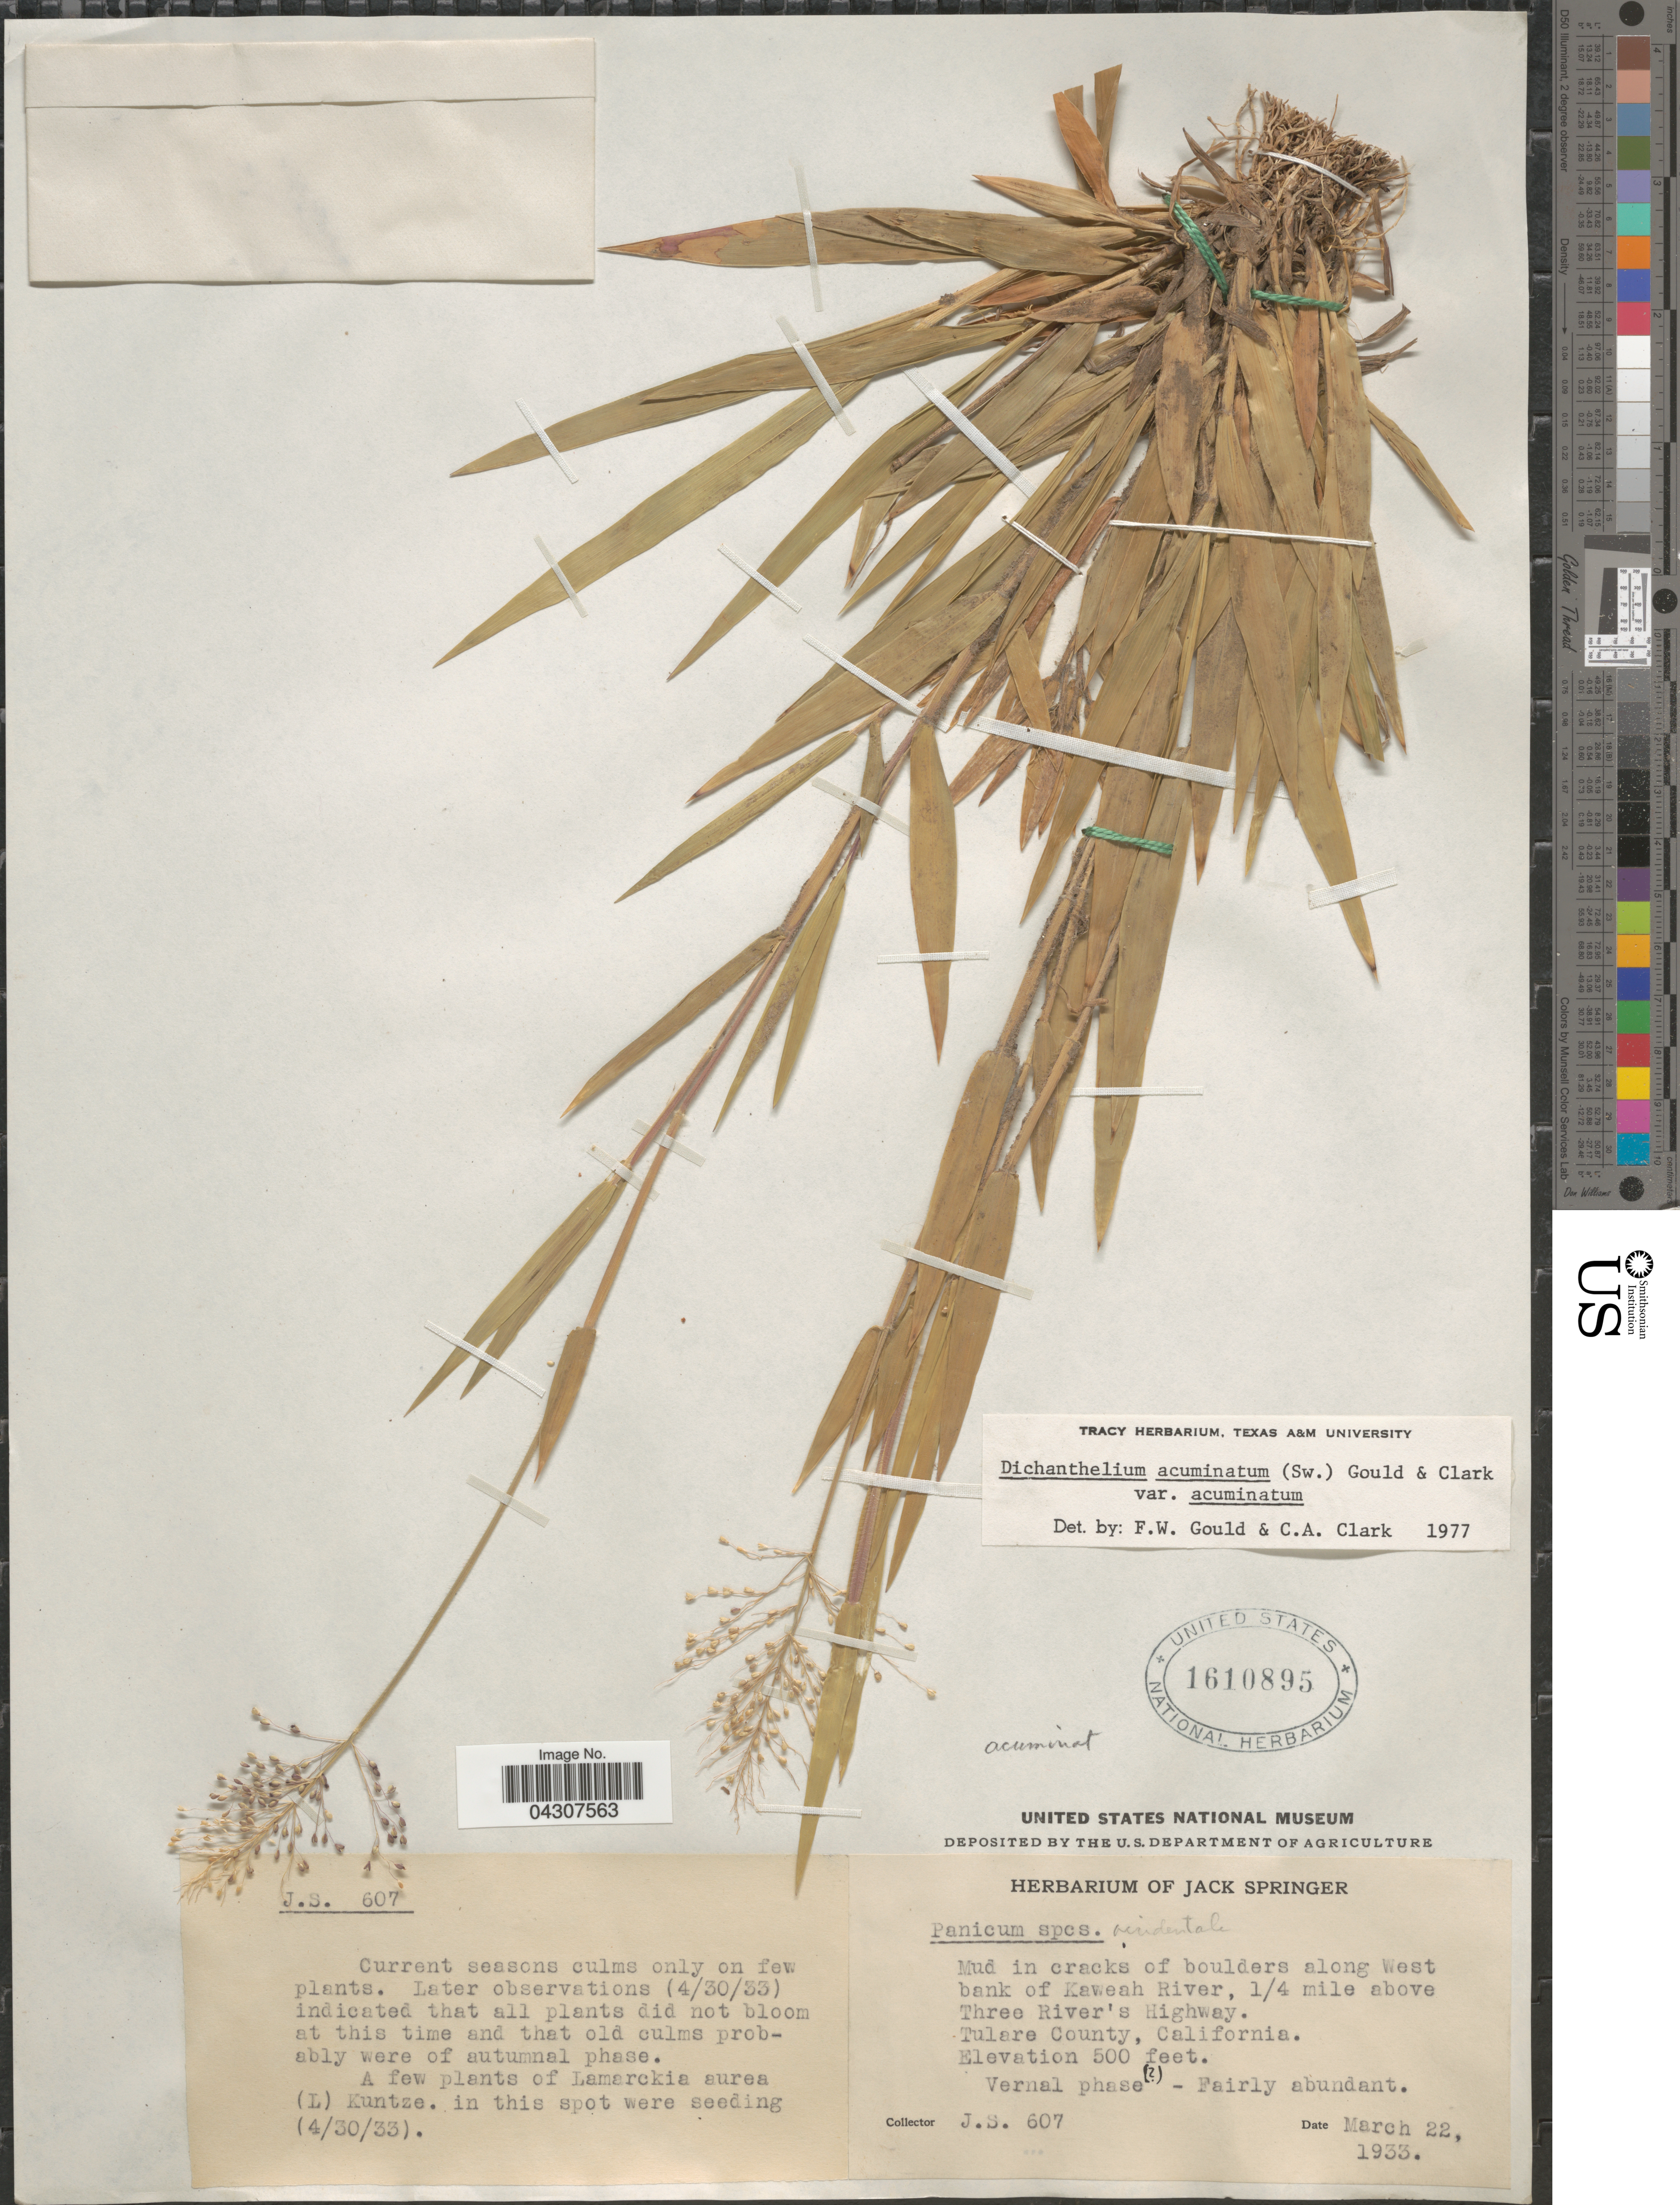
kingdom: Plantae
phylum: Tracheophyta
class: Liliopsida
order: Poales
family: Poaceae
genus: Dichanthelium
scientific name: Dichanthelium acuminatum var. acuminatum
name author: (Sw.) Gould & C.A. Clark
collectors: J. Springer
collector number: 607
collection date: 1933-03-22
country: United States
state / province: California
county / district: Tulare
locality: Mud in cracks of boulders along West bank of Kaweah River, ¼ mile above Three River's Highway. Tulare County.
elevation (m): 152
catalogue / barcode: US 1610895